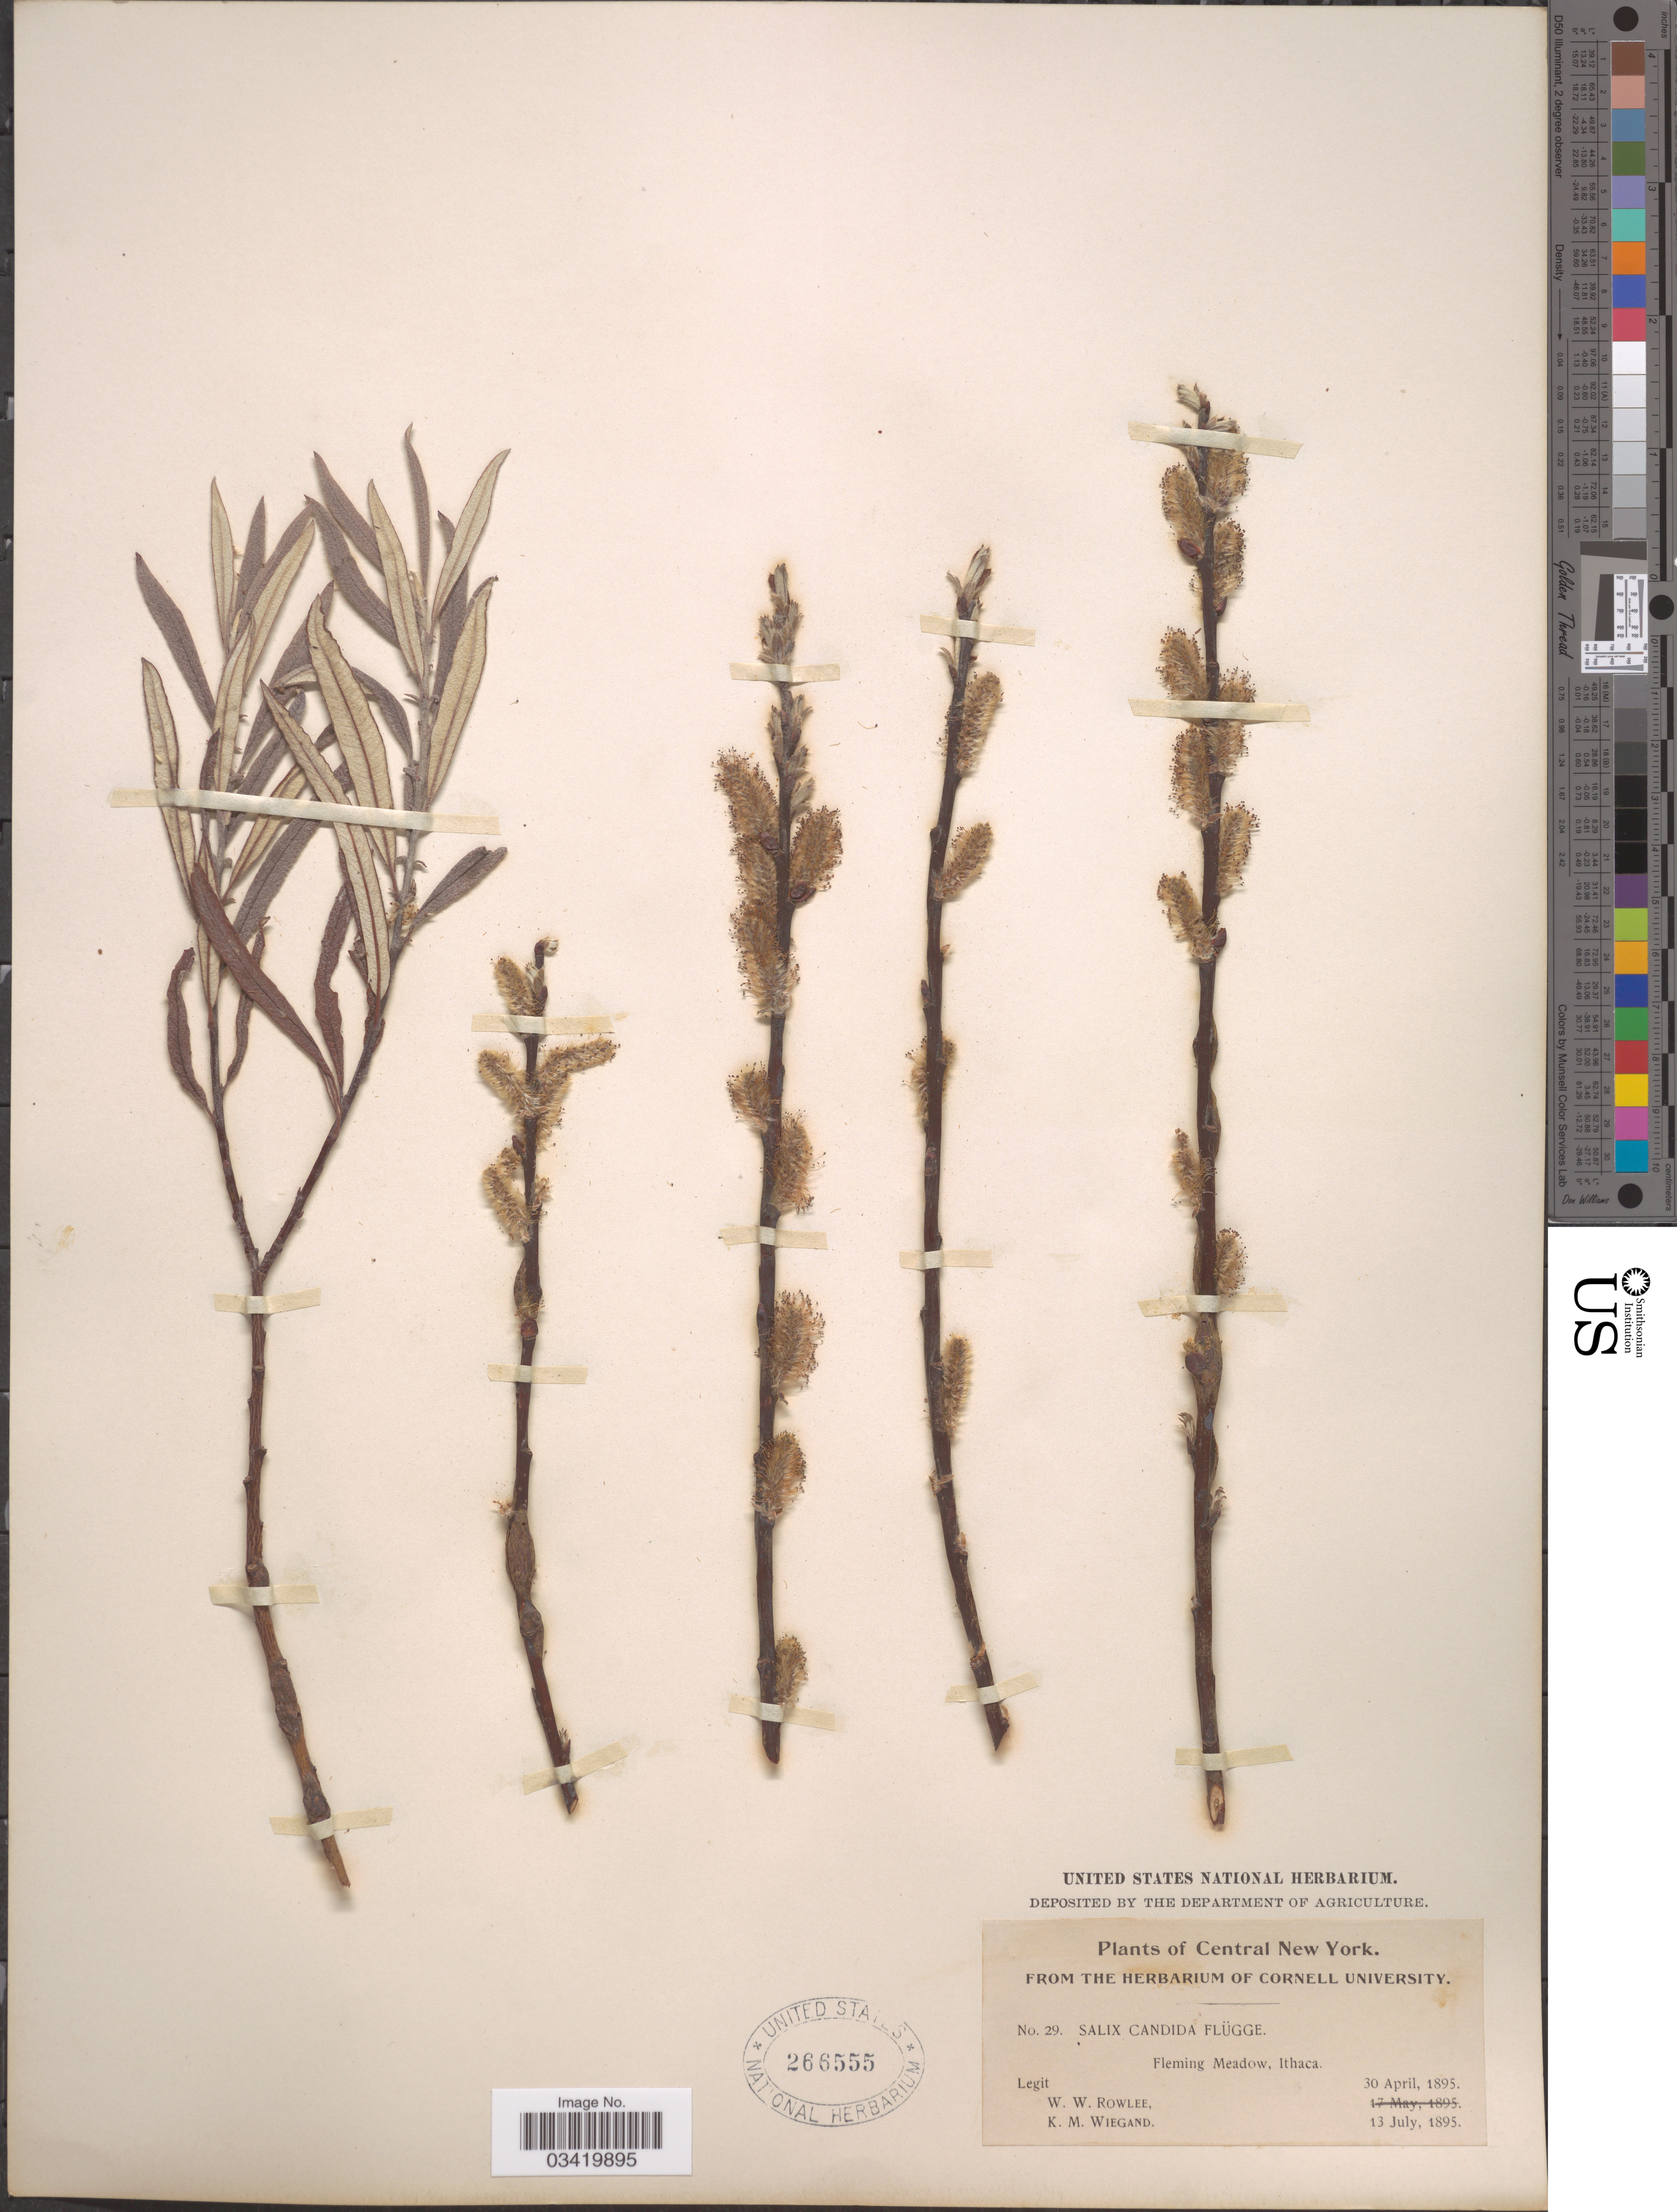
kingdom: Plantae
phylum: Tracheophyta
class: Magnoliopsida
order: Malpighiales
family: Salicaceae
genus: Salix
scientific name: Salix candida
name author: Flüggé ex Willd.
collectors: W. W. Rowlee & K. M. Wiegand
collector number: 29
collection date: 1895-04-30/1895-07-13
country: United States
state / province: New York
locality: Central New York. Fleming Meadow, Ithaca.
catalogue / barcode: US 266555